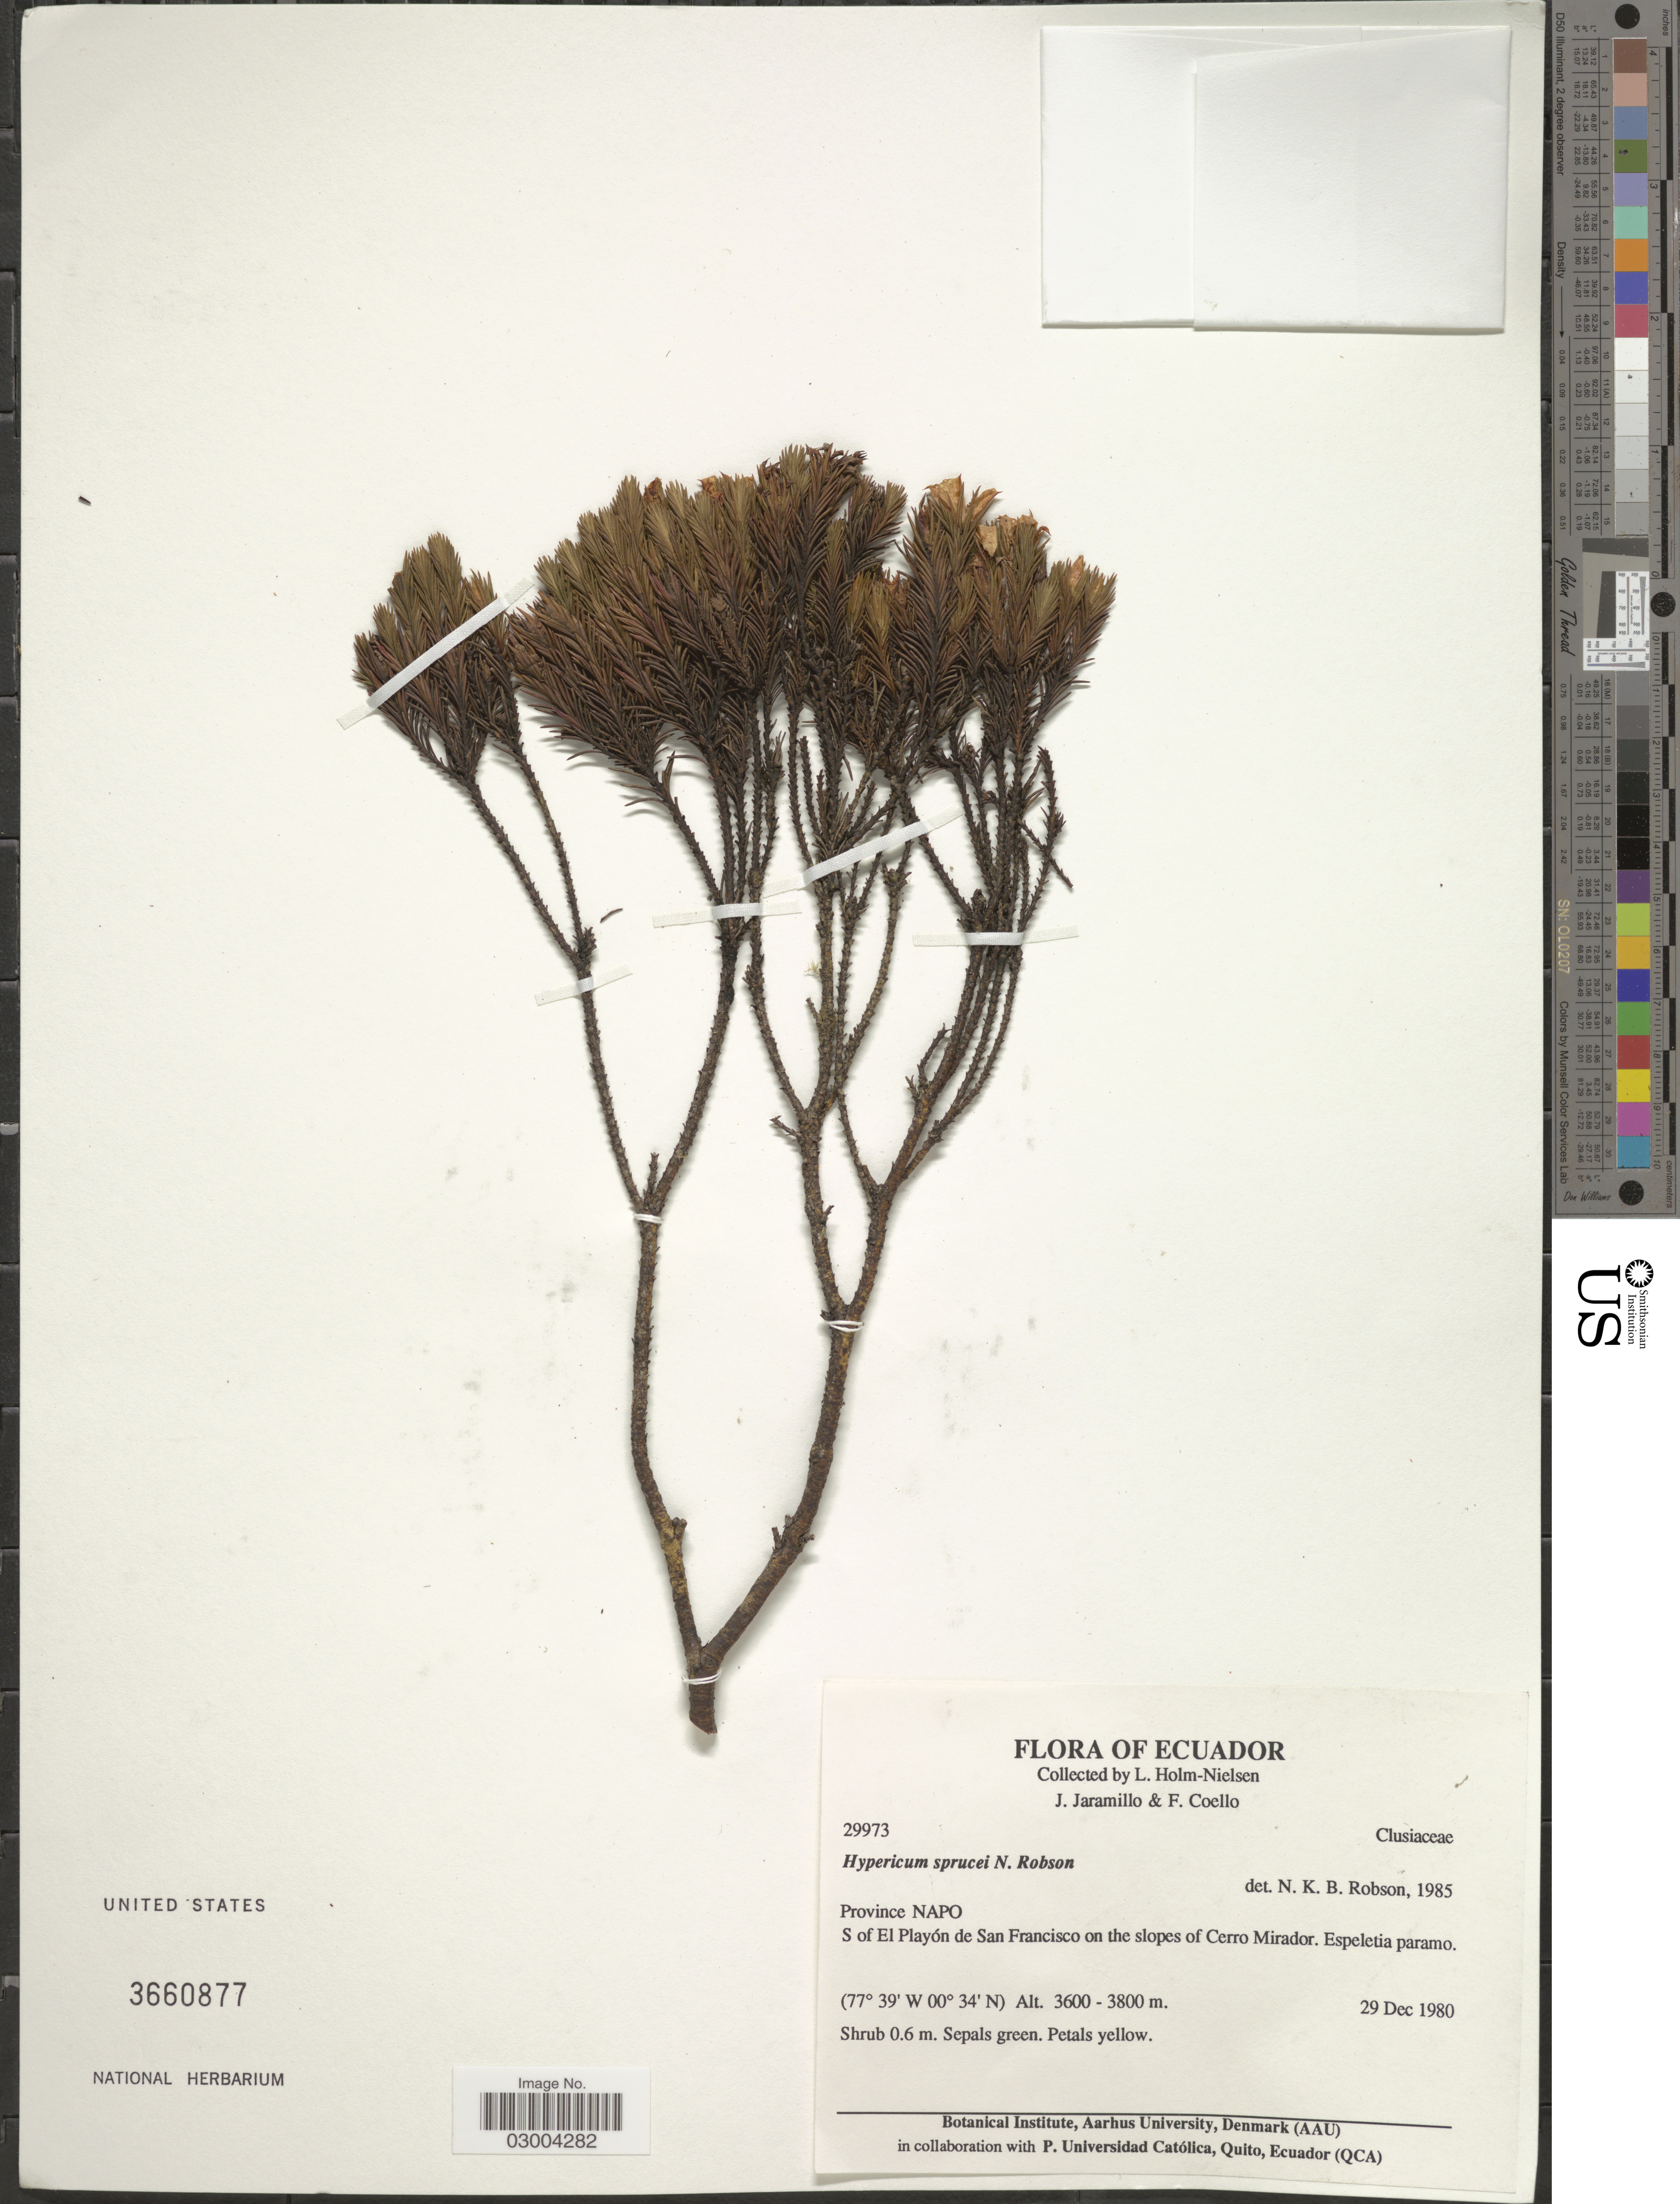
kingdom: Plantae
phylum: Tracheophyta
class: Magnoliopsida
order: Malpighiales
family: Hypericaceae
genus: Hypericum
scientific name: Hypericum sprucei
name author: N. Robson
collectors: L. Holm-Nielsen, J. Jaramillo & F. Coello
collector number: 29973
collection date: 1980-12-29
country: Ecuador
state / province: Napo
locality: Province Napo. S of El Playón de San Francisco on the slopes of Cerro Mirador.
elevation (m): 3600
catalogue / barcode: US 3660877